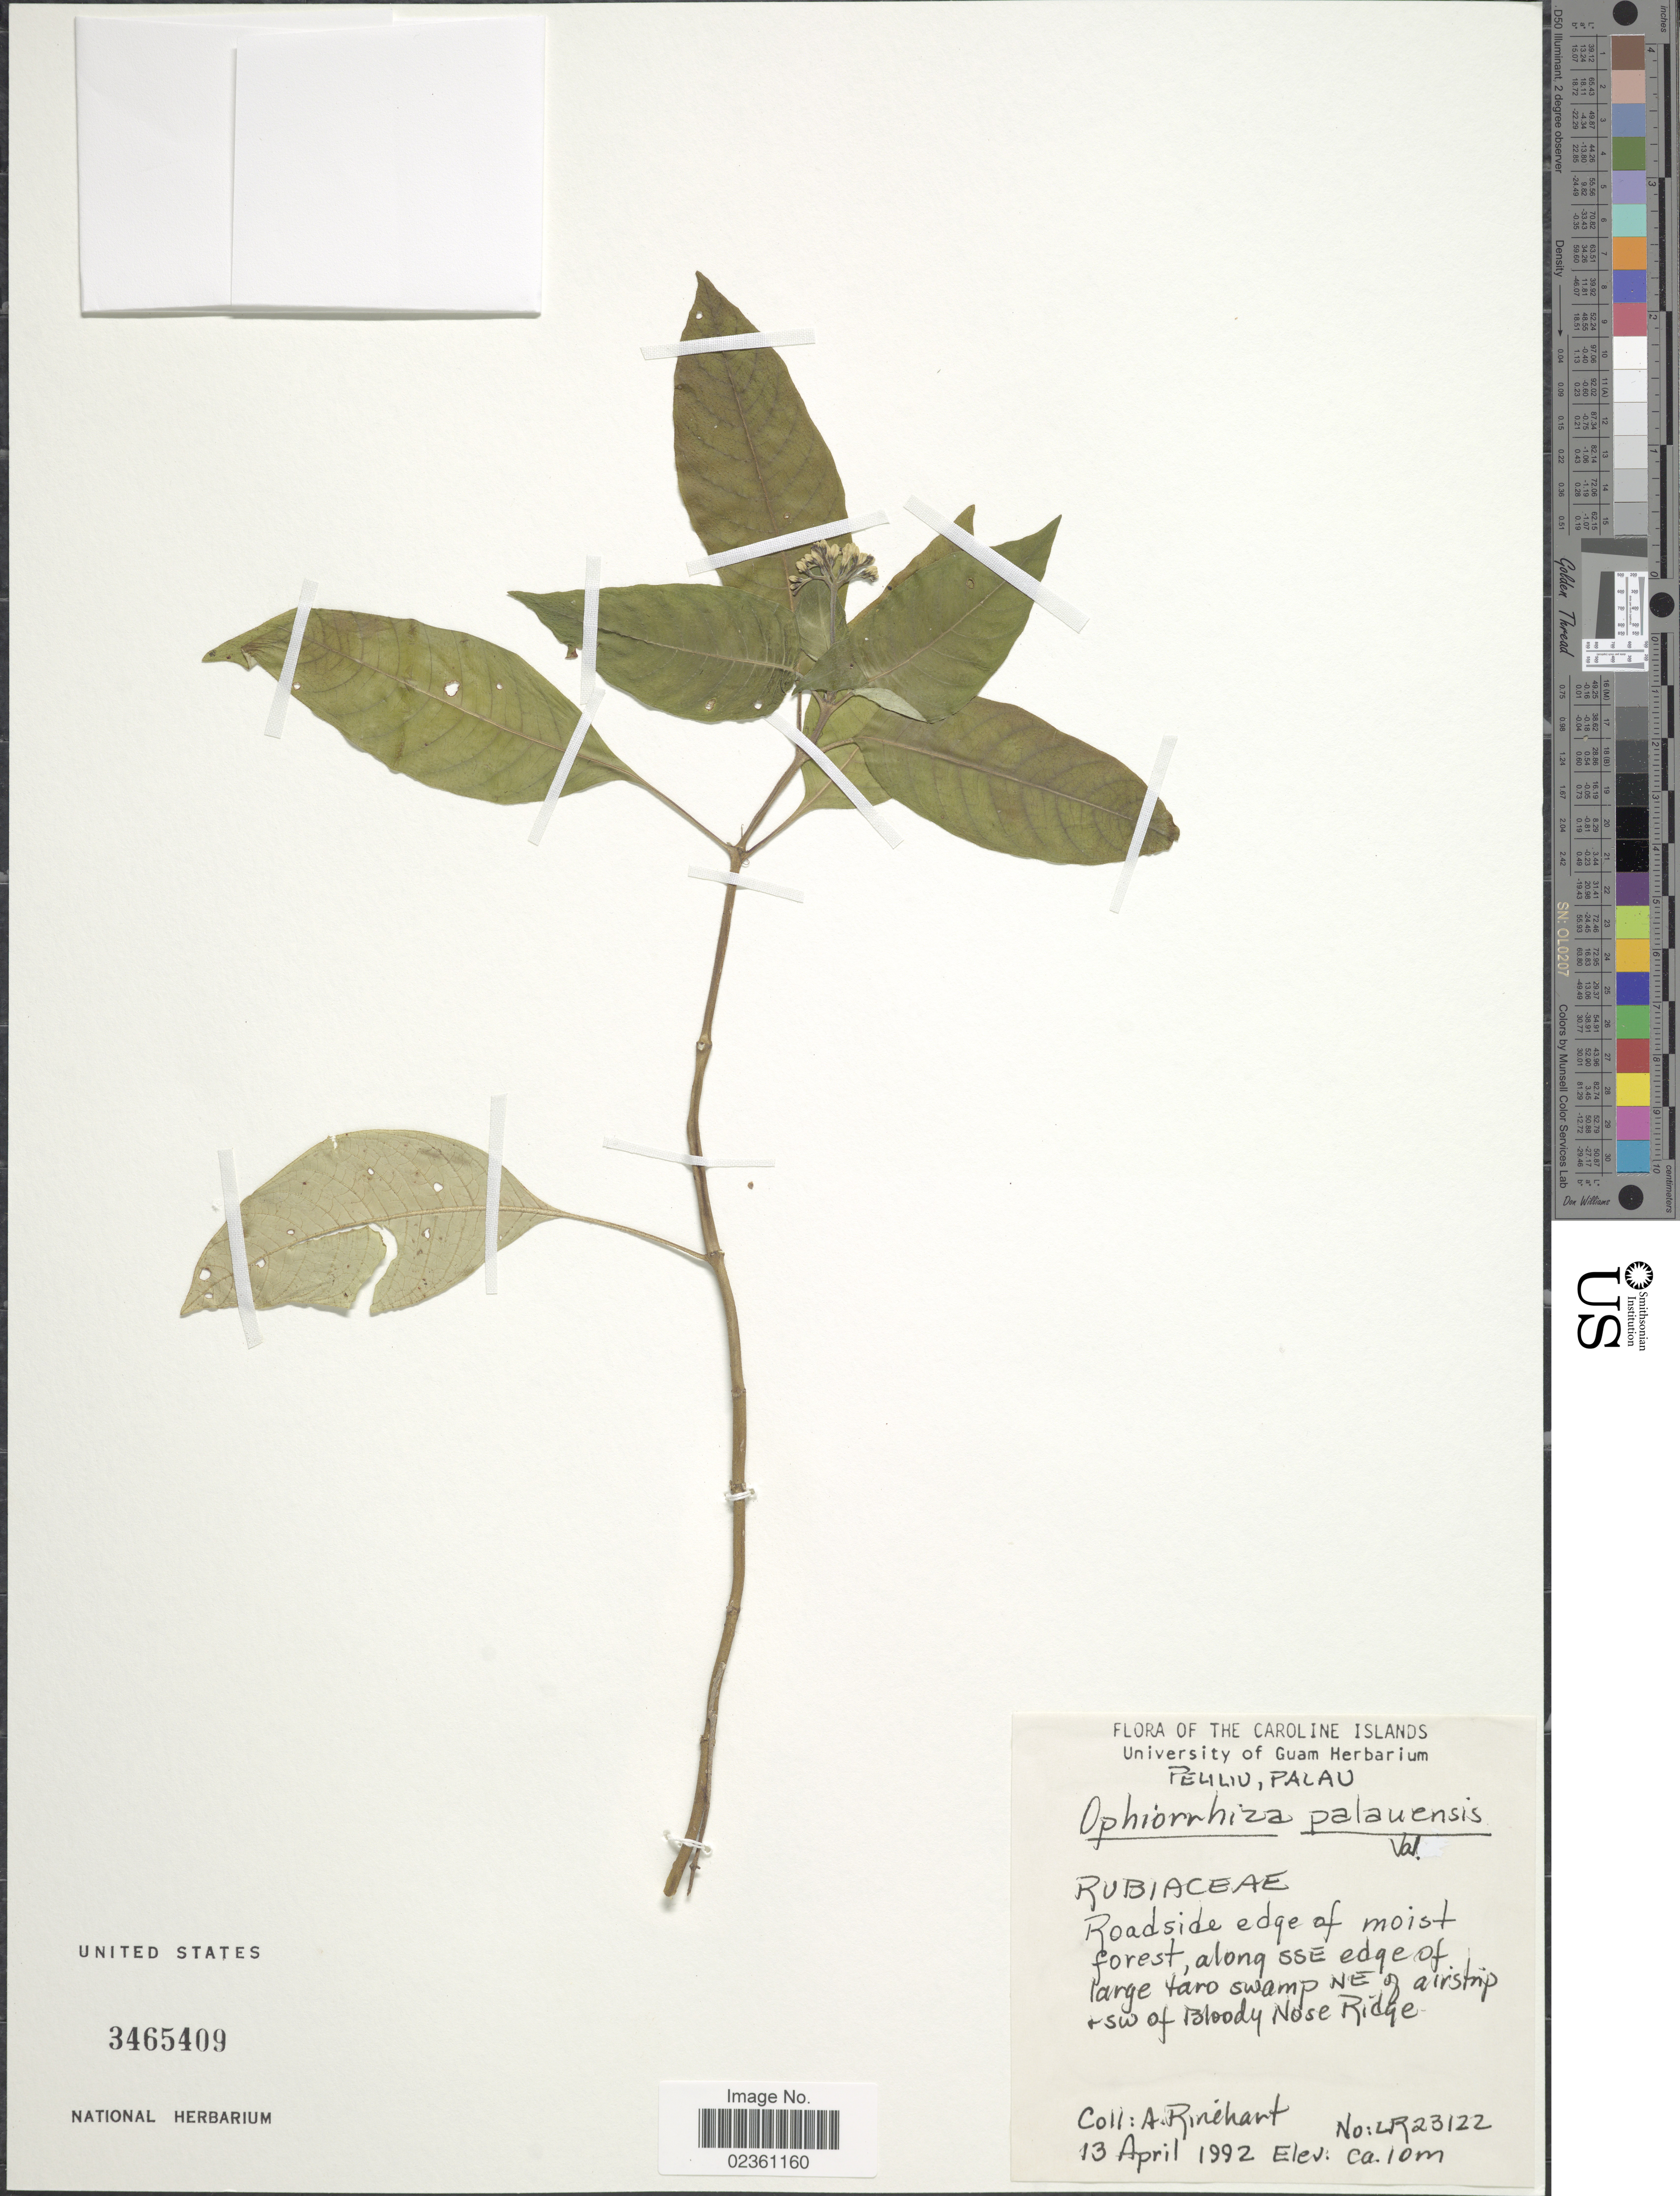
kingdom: Plantae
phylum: Tracheophyta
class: Magnoliopsida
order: Gentianales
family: Rubiaceae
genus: Ophiorrhiza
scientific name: Ophiorrhiza palauensis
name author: Valeton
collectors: A. Rinehart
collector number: LR23122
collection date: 1992-04-13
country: Palau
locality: The Caroline Islands, Peliliu, Palau, Roadside edge of moist forest, along SSE edge of large taro swamp NE of airstrip + sw of Bloody Nose Ridge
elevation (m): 10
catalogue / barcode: US 3465409